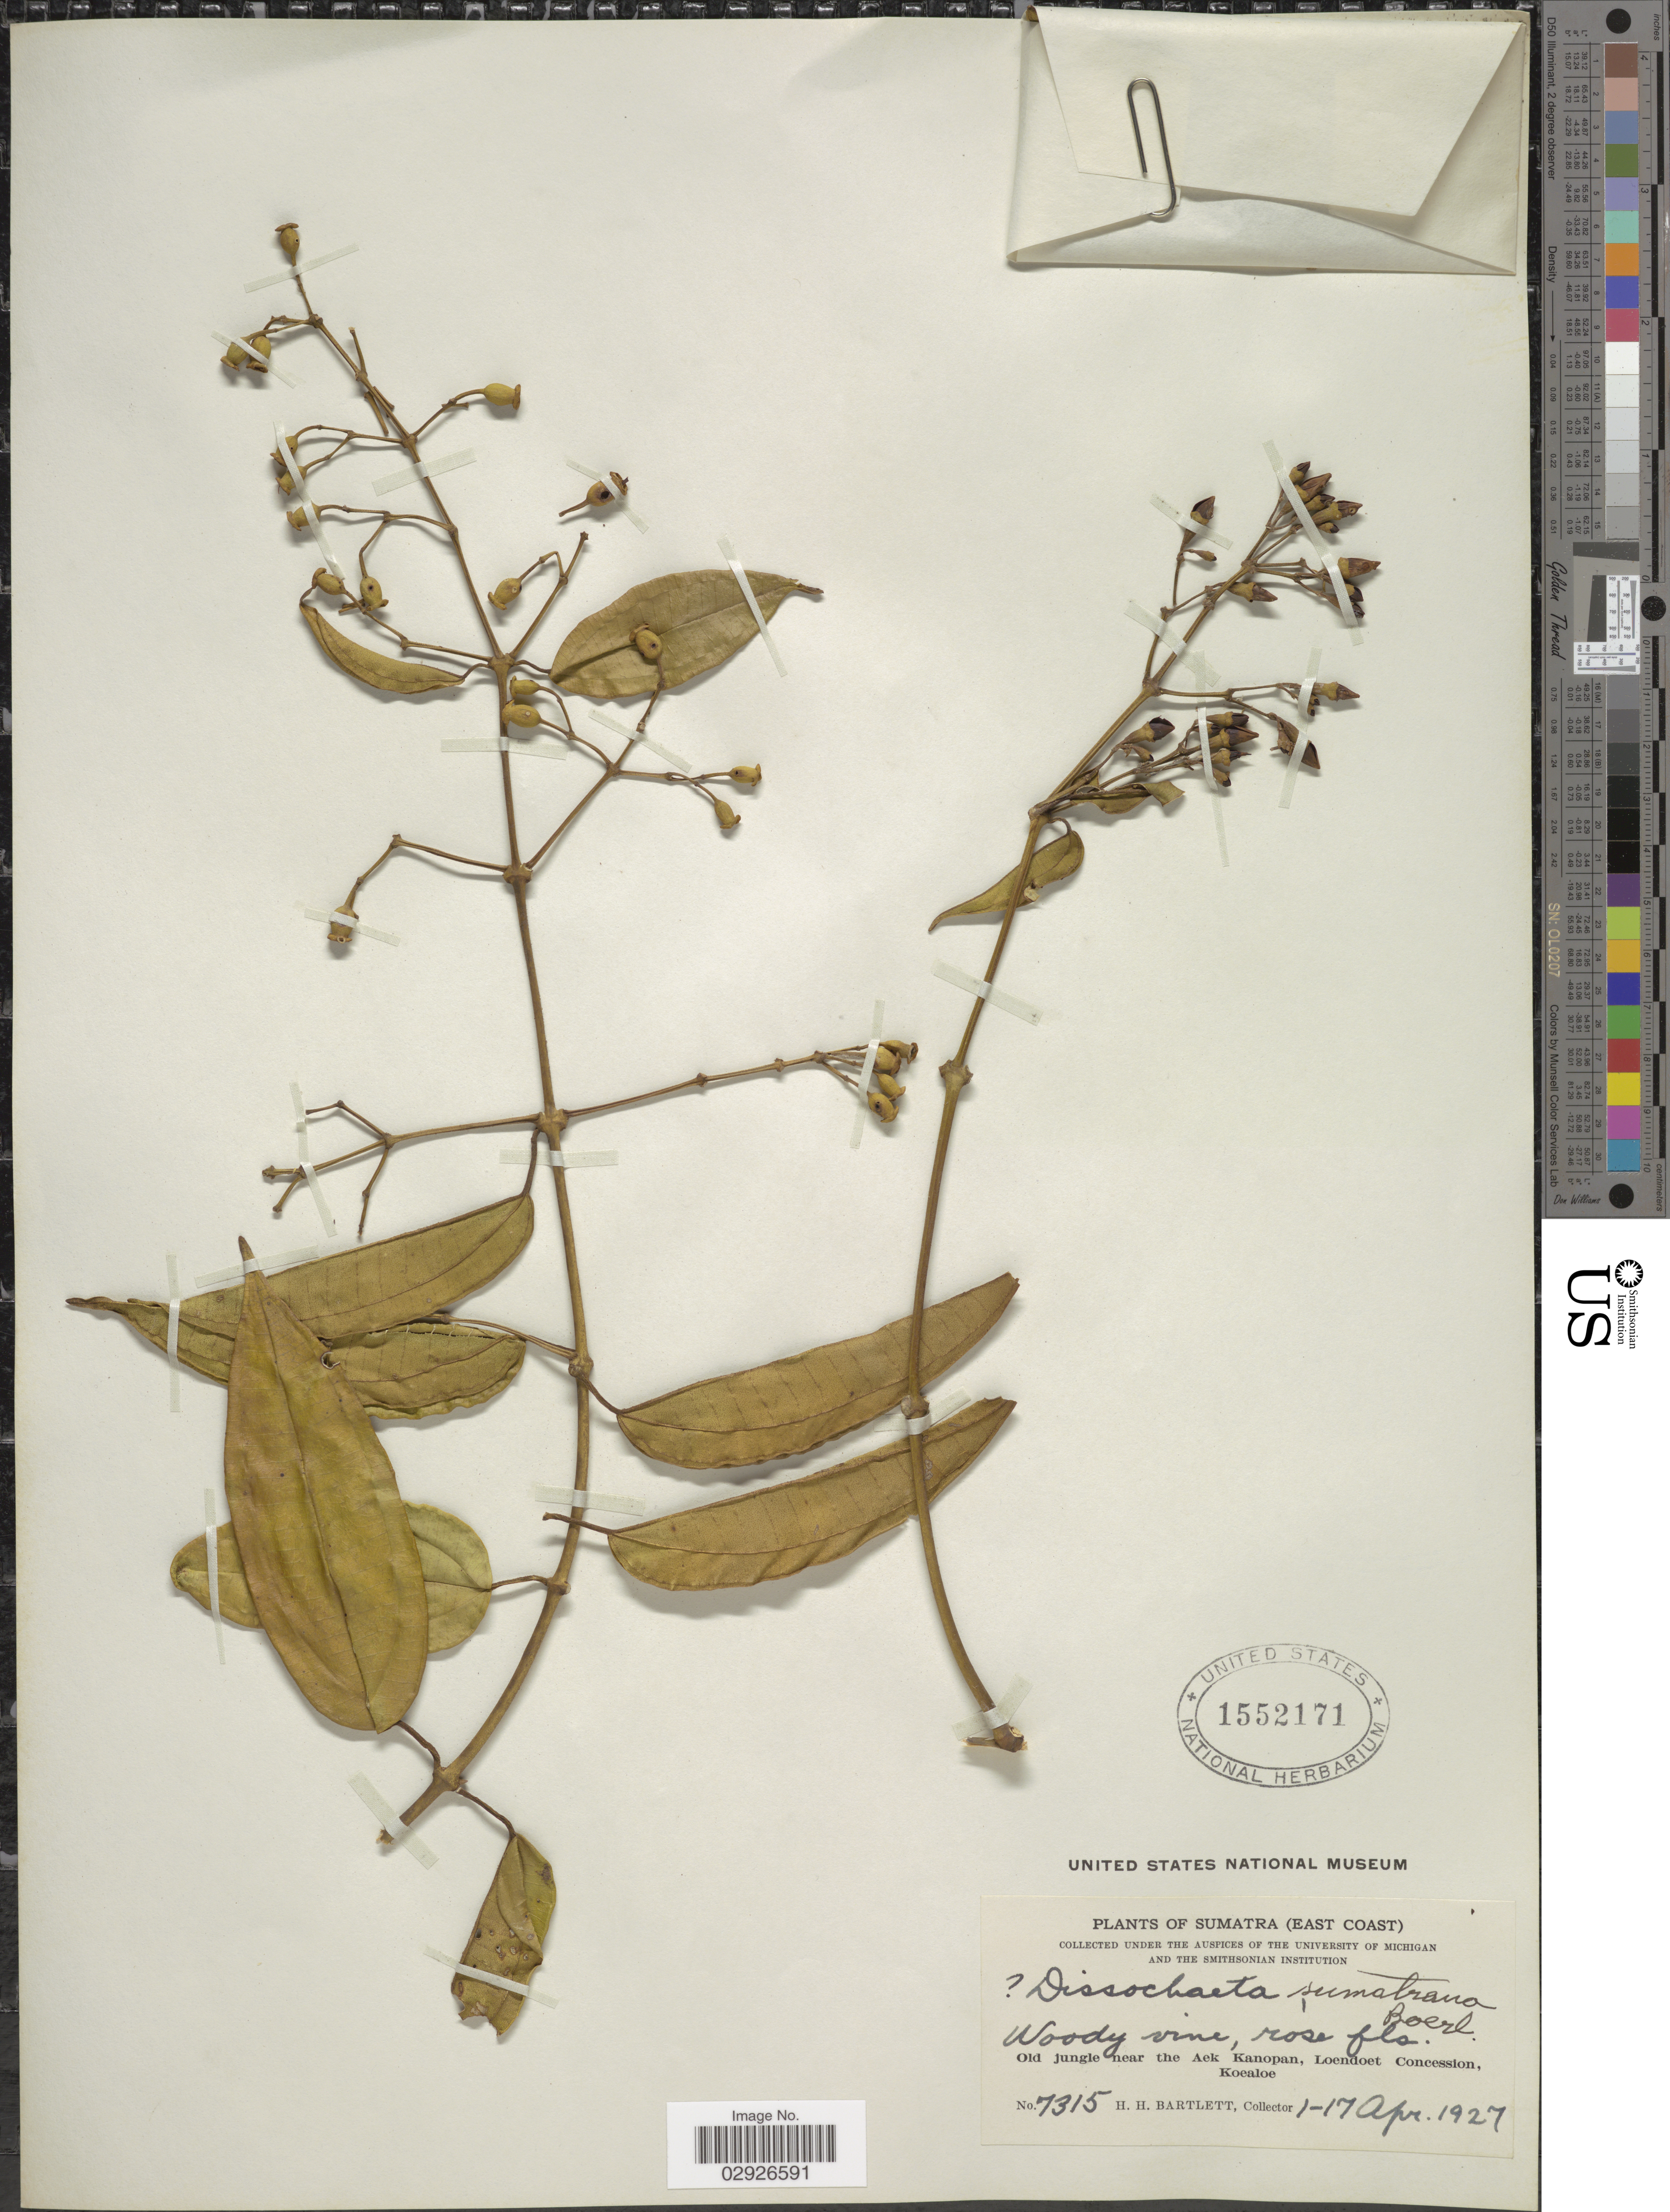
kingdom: Plantae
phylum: Tracheophyta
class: Magnoliopsida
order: Myrtales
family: Melastomataceae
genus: Dissochaeta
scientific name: Dissochaeta sumatrana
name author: Boerl. & Koord.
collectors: H. H. Bartlett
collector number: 7315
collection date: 1927-04-01/1927-04-17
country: Indonesia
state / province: Sumatra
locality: (East Coast). Old jungle near the Aek Kanopan, Loendoet Concession, Koealoe.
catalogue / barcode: US 1552171